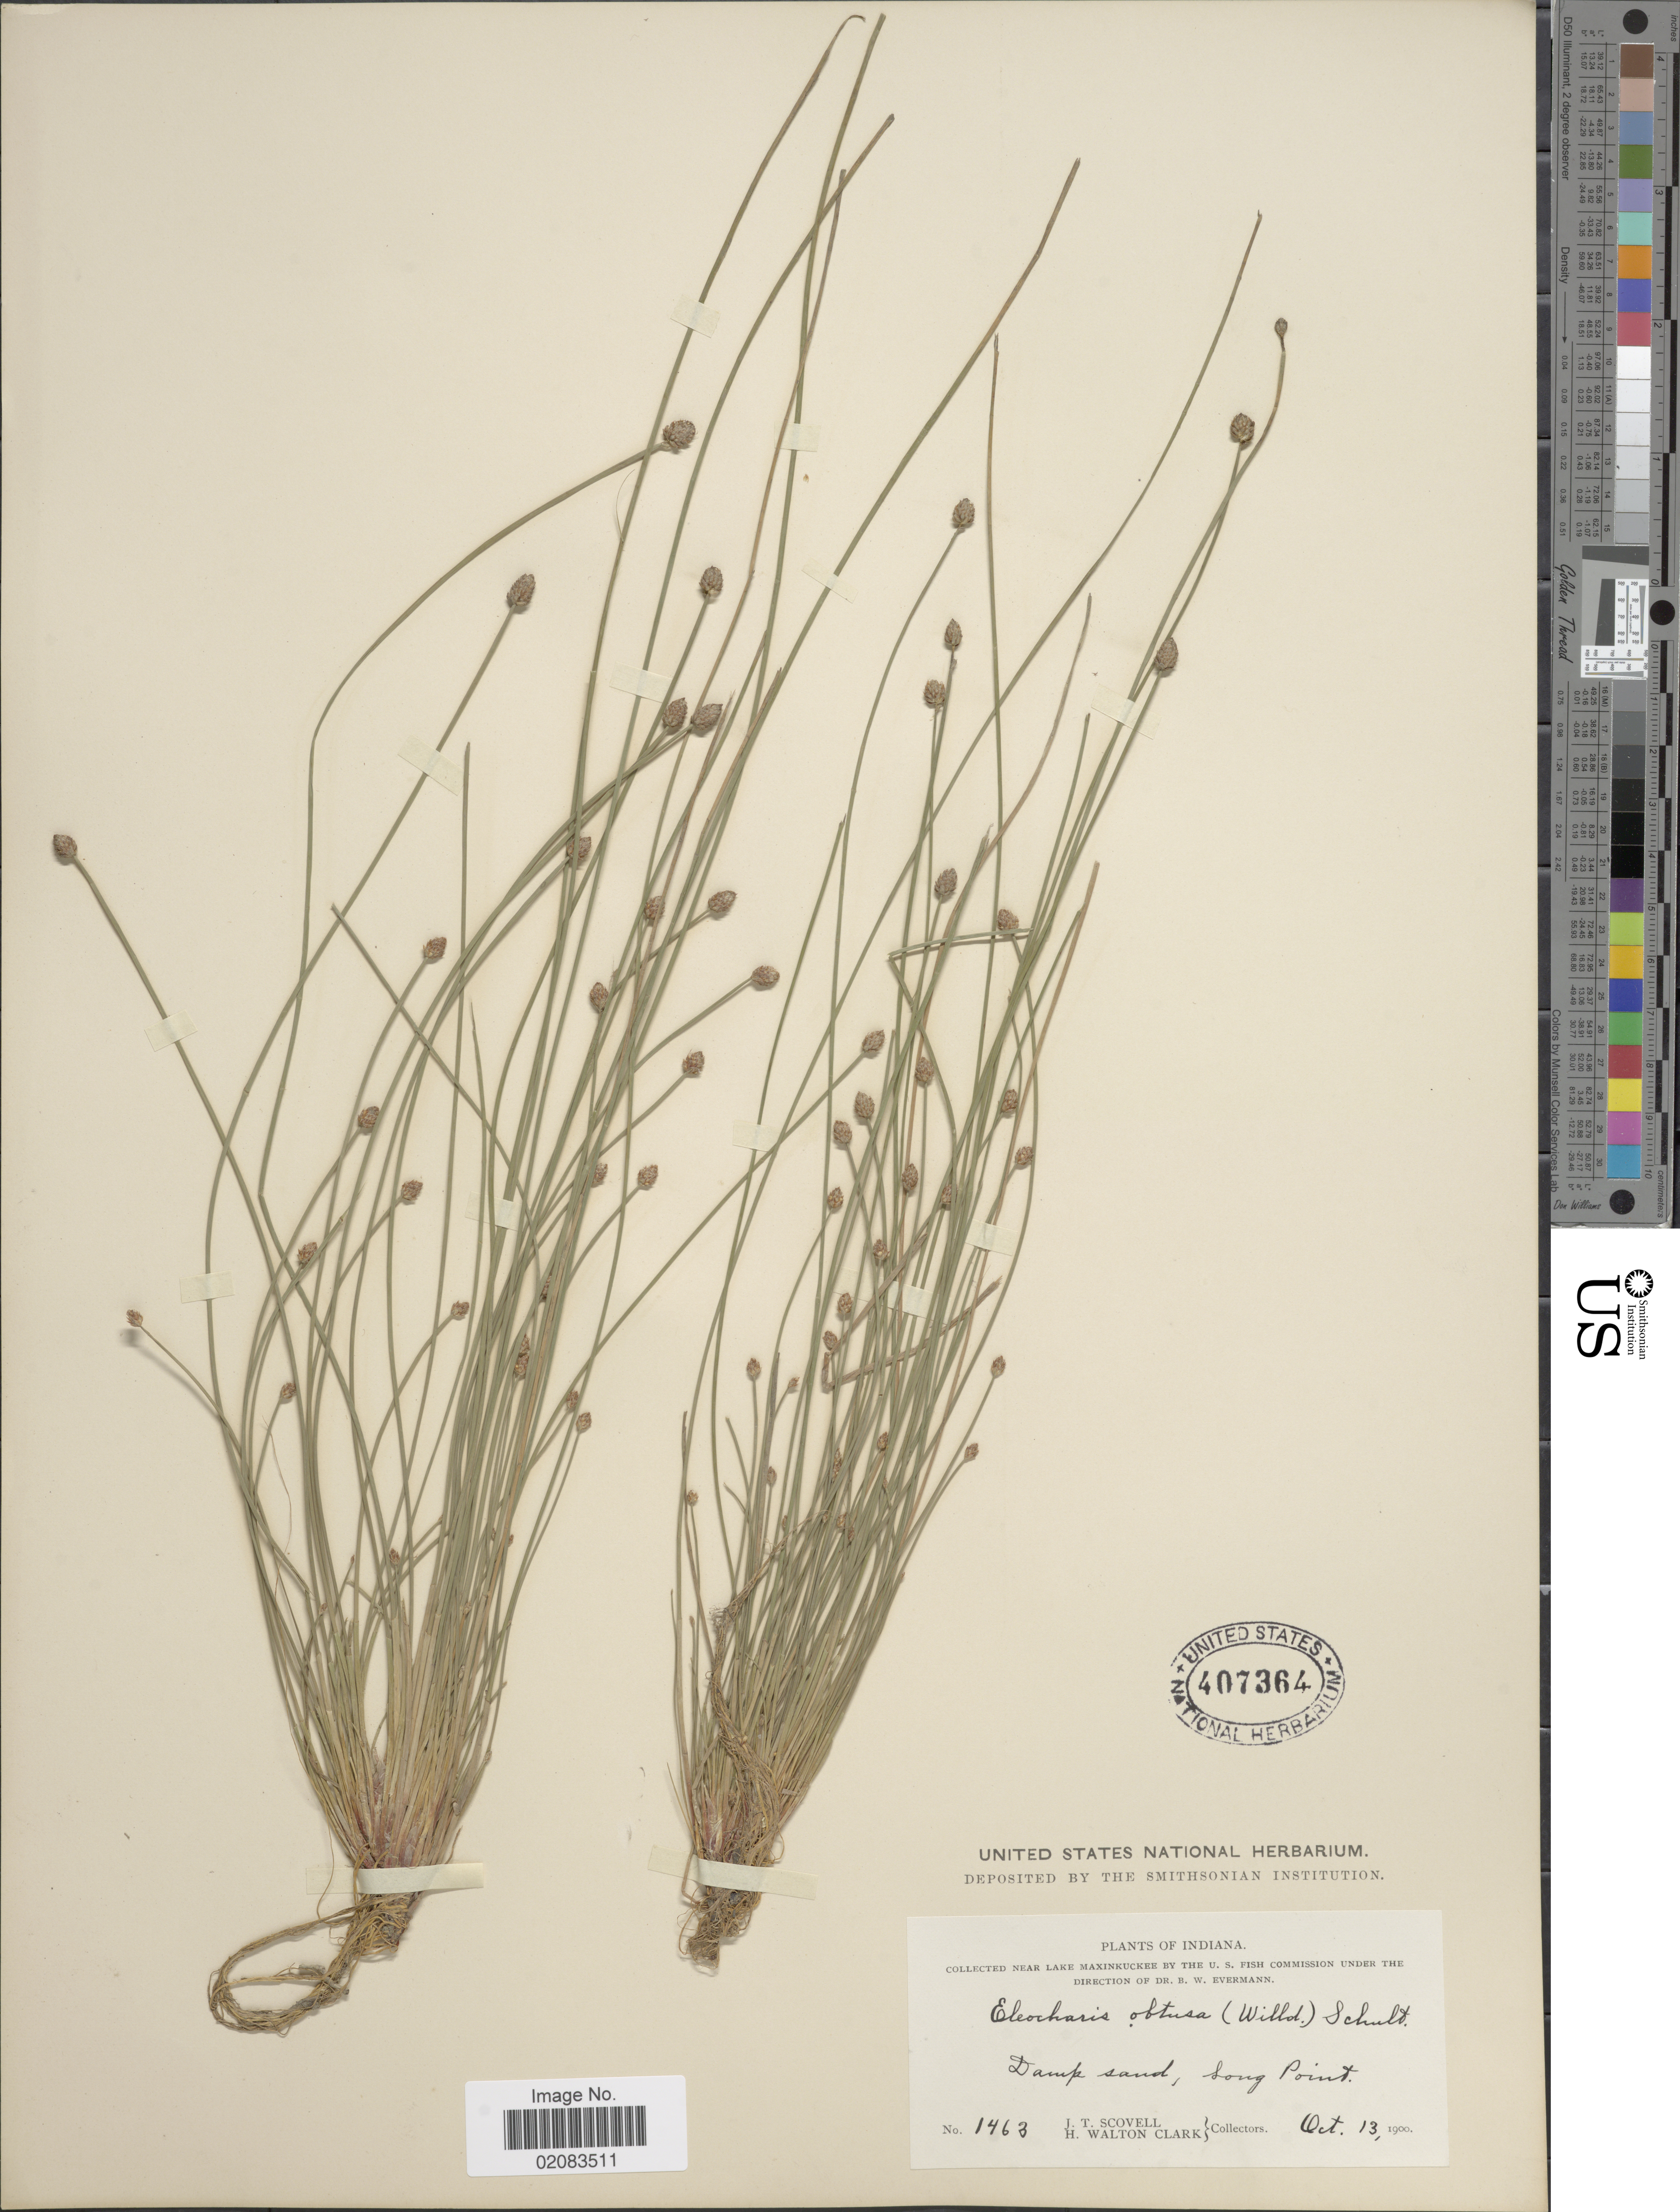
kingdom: Plantae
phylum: Tracheophyta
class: Liliopsida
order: Poales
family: Cyperaceae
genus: Eleocharis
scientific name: Eleocharis obtusa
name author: (Willd.) Schult.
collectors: J. T. Scovell & H. W. Clark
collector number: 1463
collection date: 1900-10-13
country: United States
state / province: Indiana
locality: Near Lake Maxinkuckee, Damp sand, Long Point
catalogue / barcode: US 407364